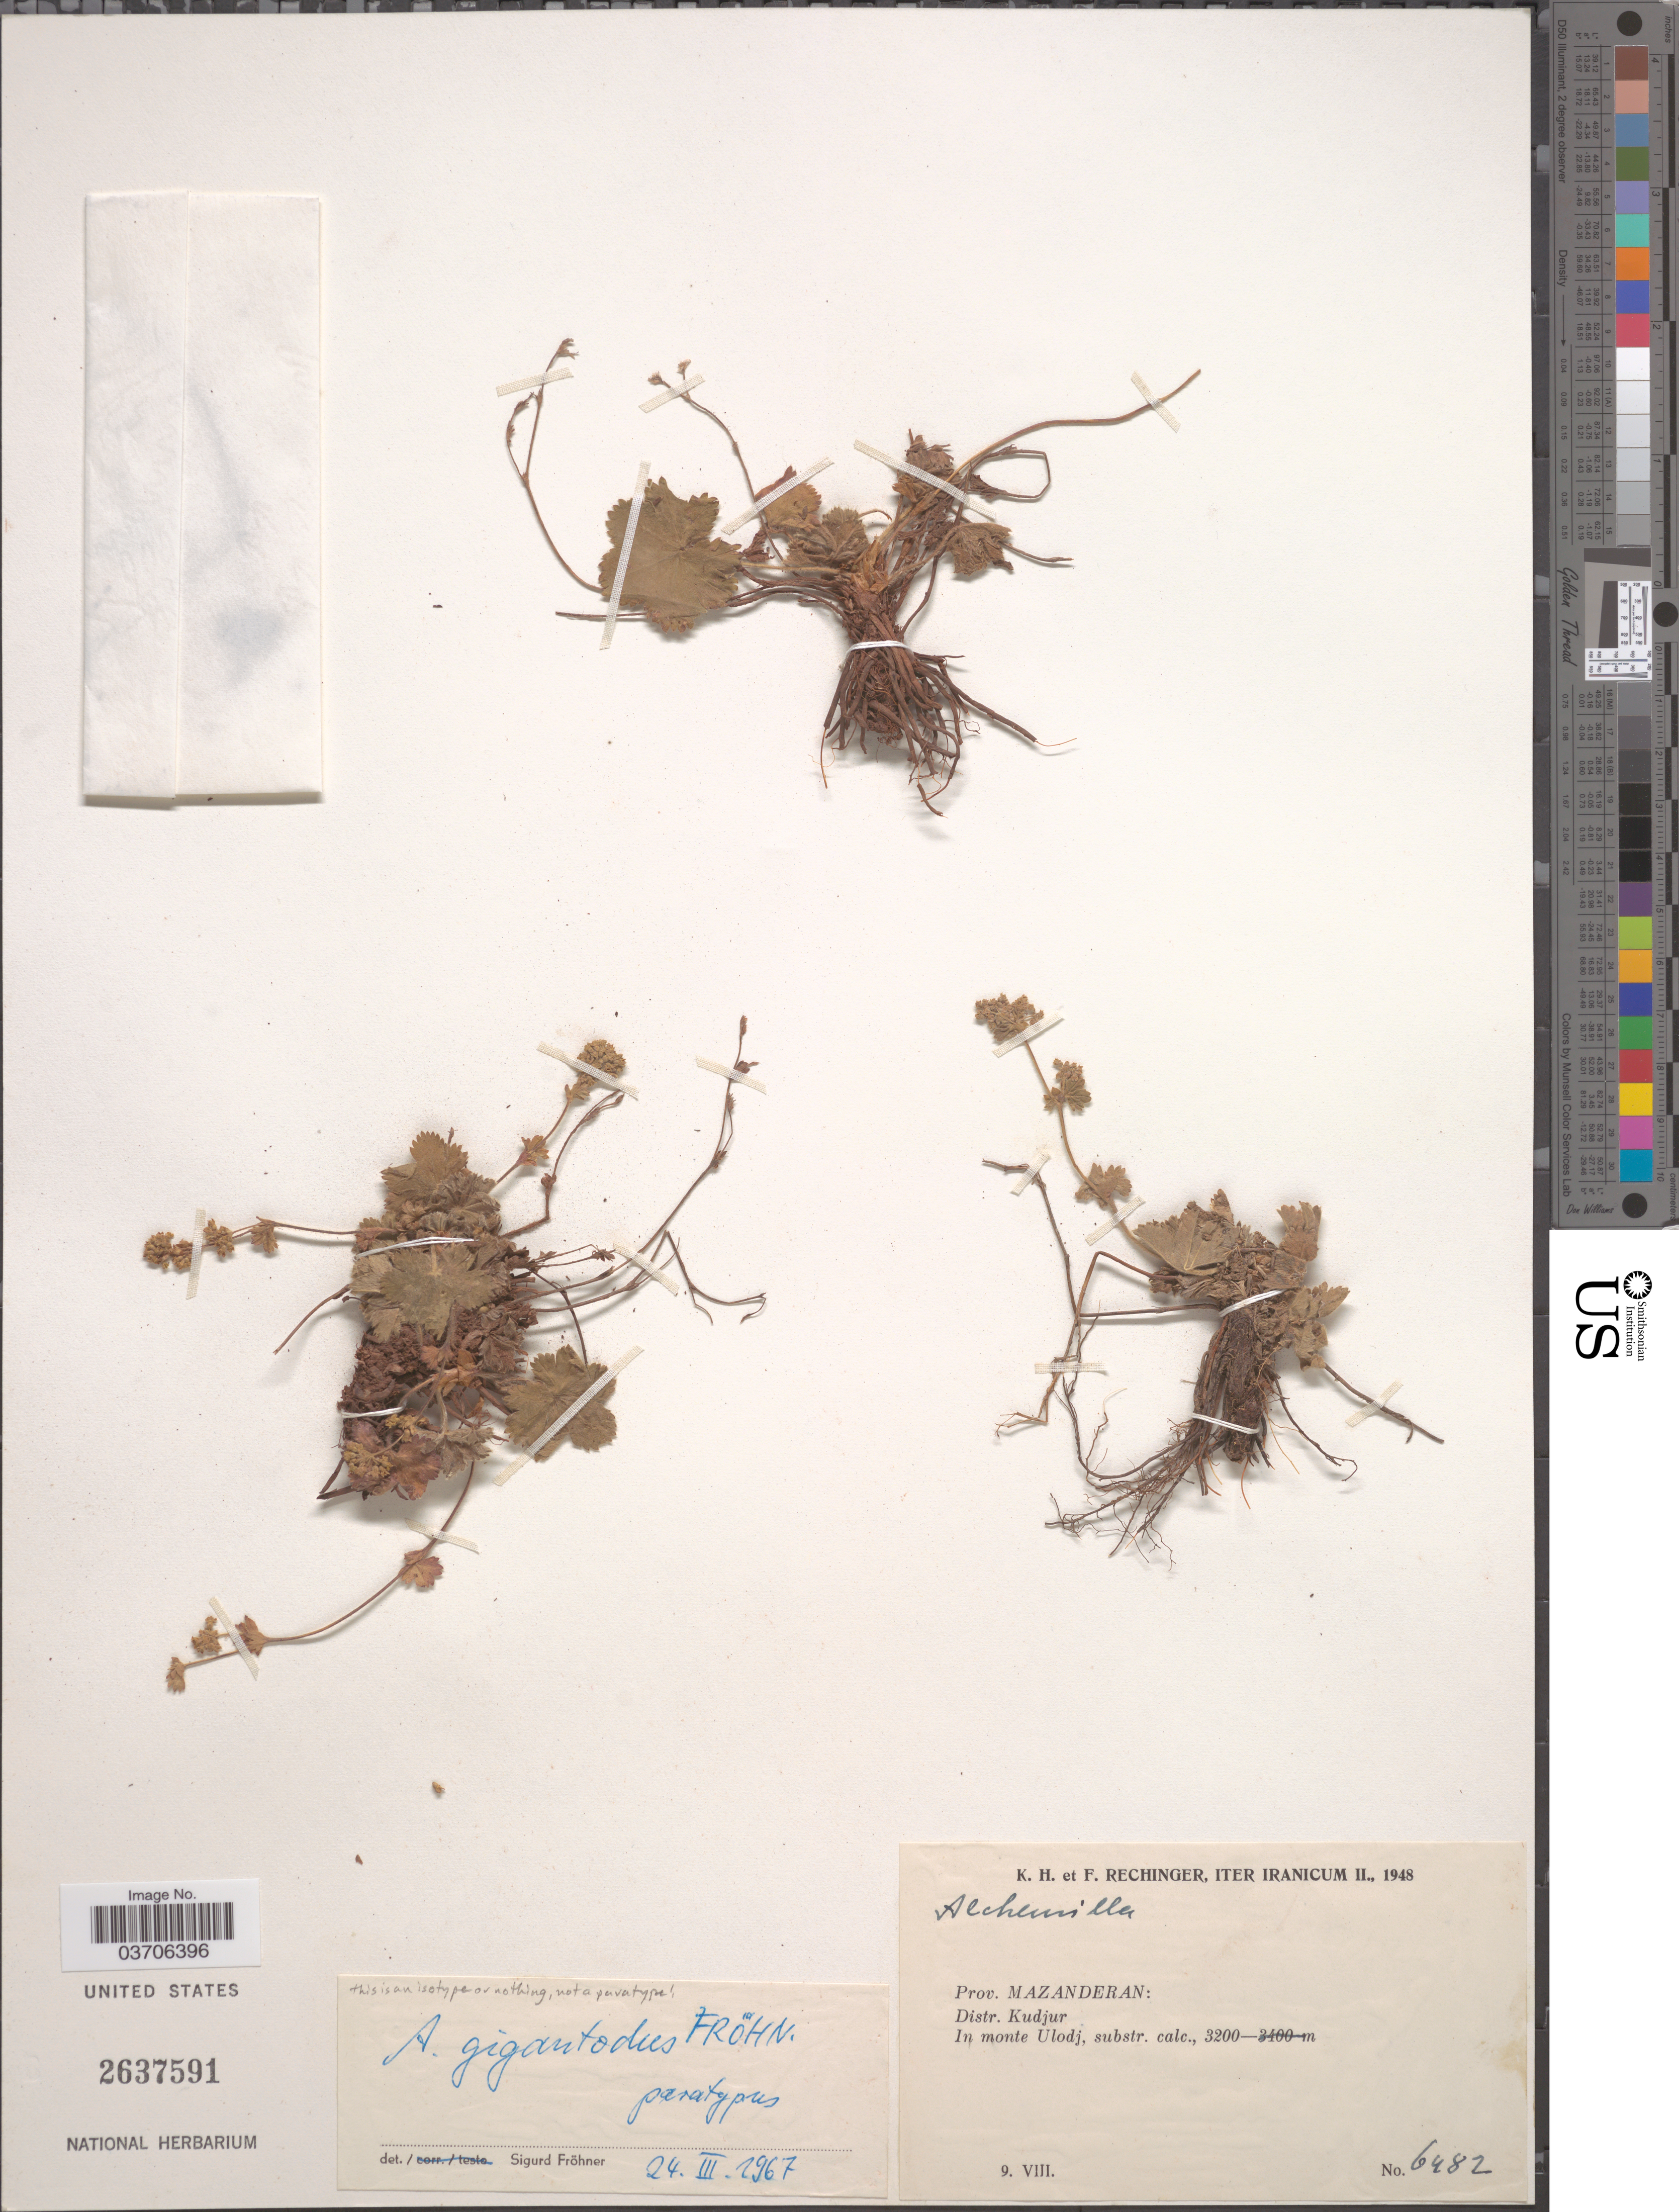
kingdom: Plantae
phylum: Tracheophyta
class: Magnoliopsida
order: Rosales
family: Rosaceae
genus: Alchemilla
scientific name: Alchemilla gigantodus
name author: Frohner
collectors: K. H. Rechinger & F. Rechinger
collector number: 6482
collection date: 1948-08-09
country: Iran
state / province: Mazandaran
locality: Iter Iranicum. Distr. Kudjur. In monte Ulodj, subdistr. calc.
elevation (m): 3200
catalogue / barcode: US 2637591